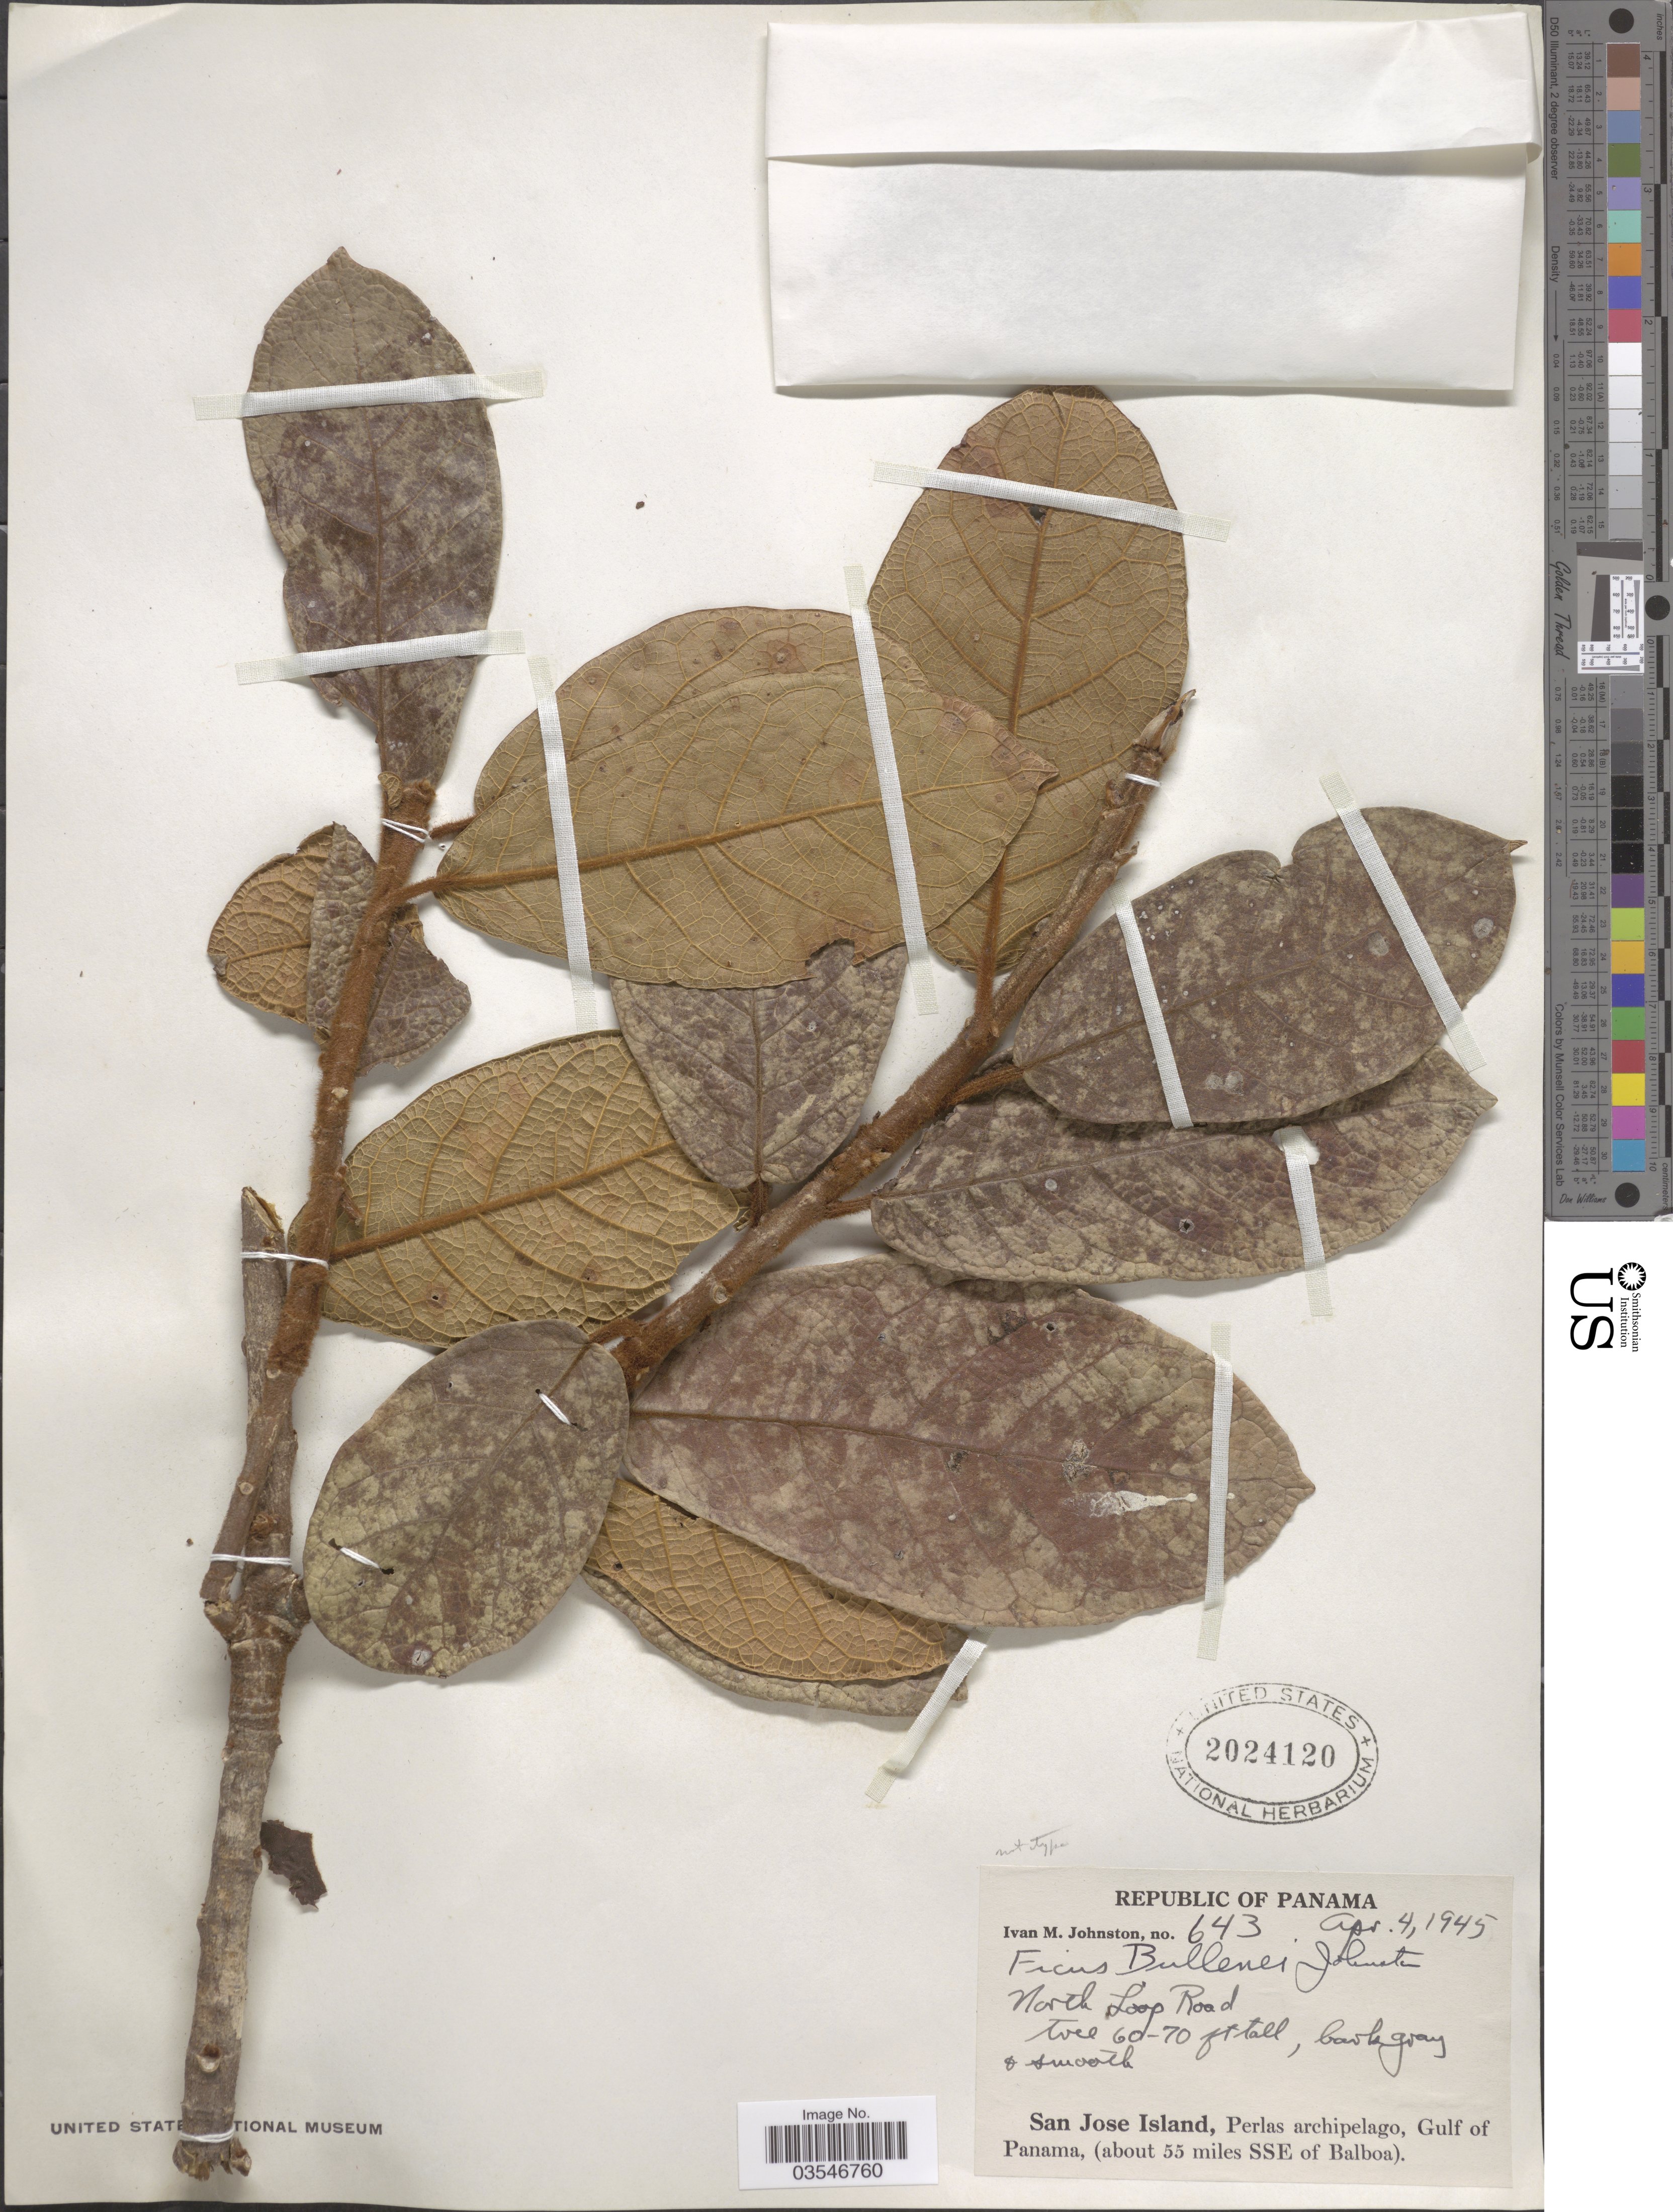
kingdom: Plantae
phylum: Tracheophyta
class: Magnoliopsida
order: Rosales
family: Moraceae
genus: Ficus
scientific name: Ficus bullenei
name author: I.M. Johnst.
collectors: I.M. Johnston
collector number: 643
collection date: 1945-04-04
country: Panama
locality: North Loop Road. San Jose Island, Perlas archipelago, Gulf of Panama, (about 55 miles SSE of Balboa).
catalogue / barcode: US 2024120